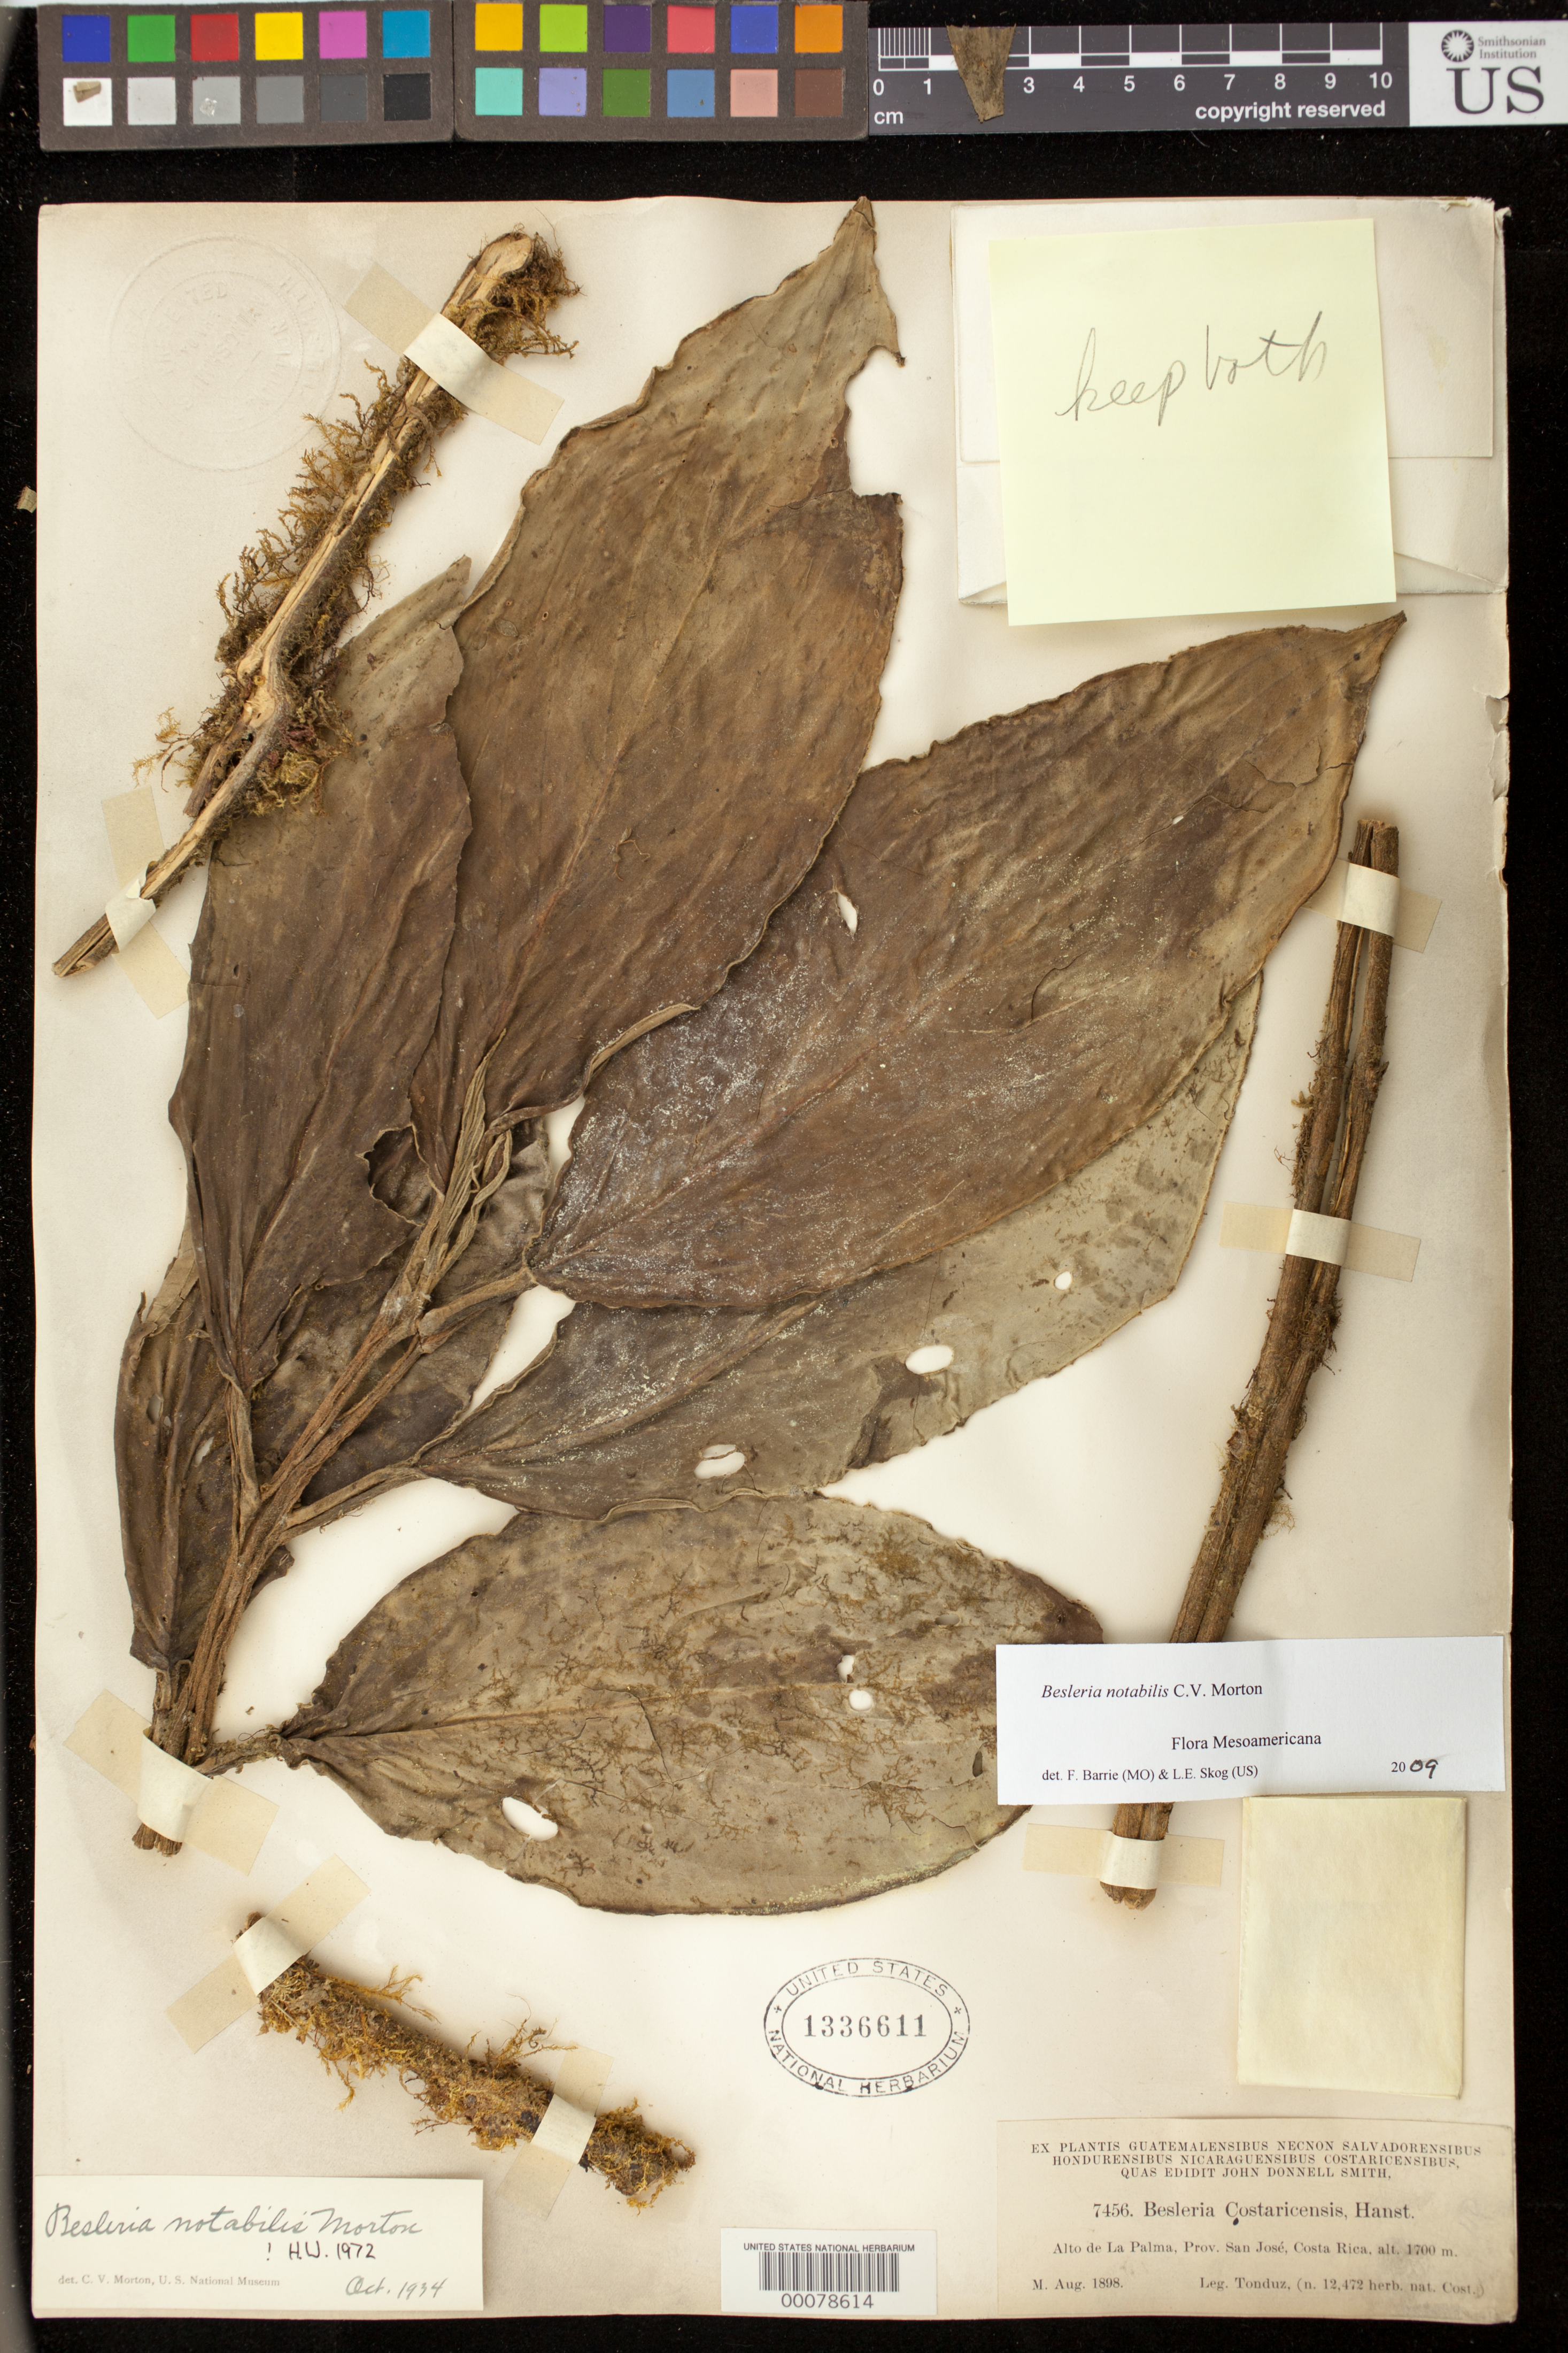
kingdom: Plantae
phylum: Tracheophyta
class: Magnoliopsida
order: Lamiales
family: Gesneriaceae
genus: Besleria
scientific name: Besleria notabilis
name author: C.V. Morton in Standl.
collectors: A. Tonduz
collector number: HNC 12472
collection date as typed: Aug 1898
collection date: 1898-08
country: Costa Rica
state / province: San José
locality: Alto de La Palma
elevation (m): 1700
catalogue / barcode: US 1336611